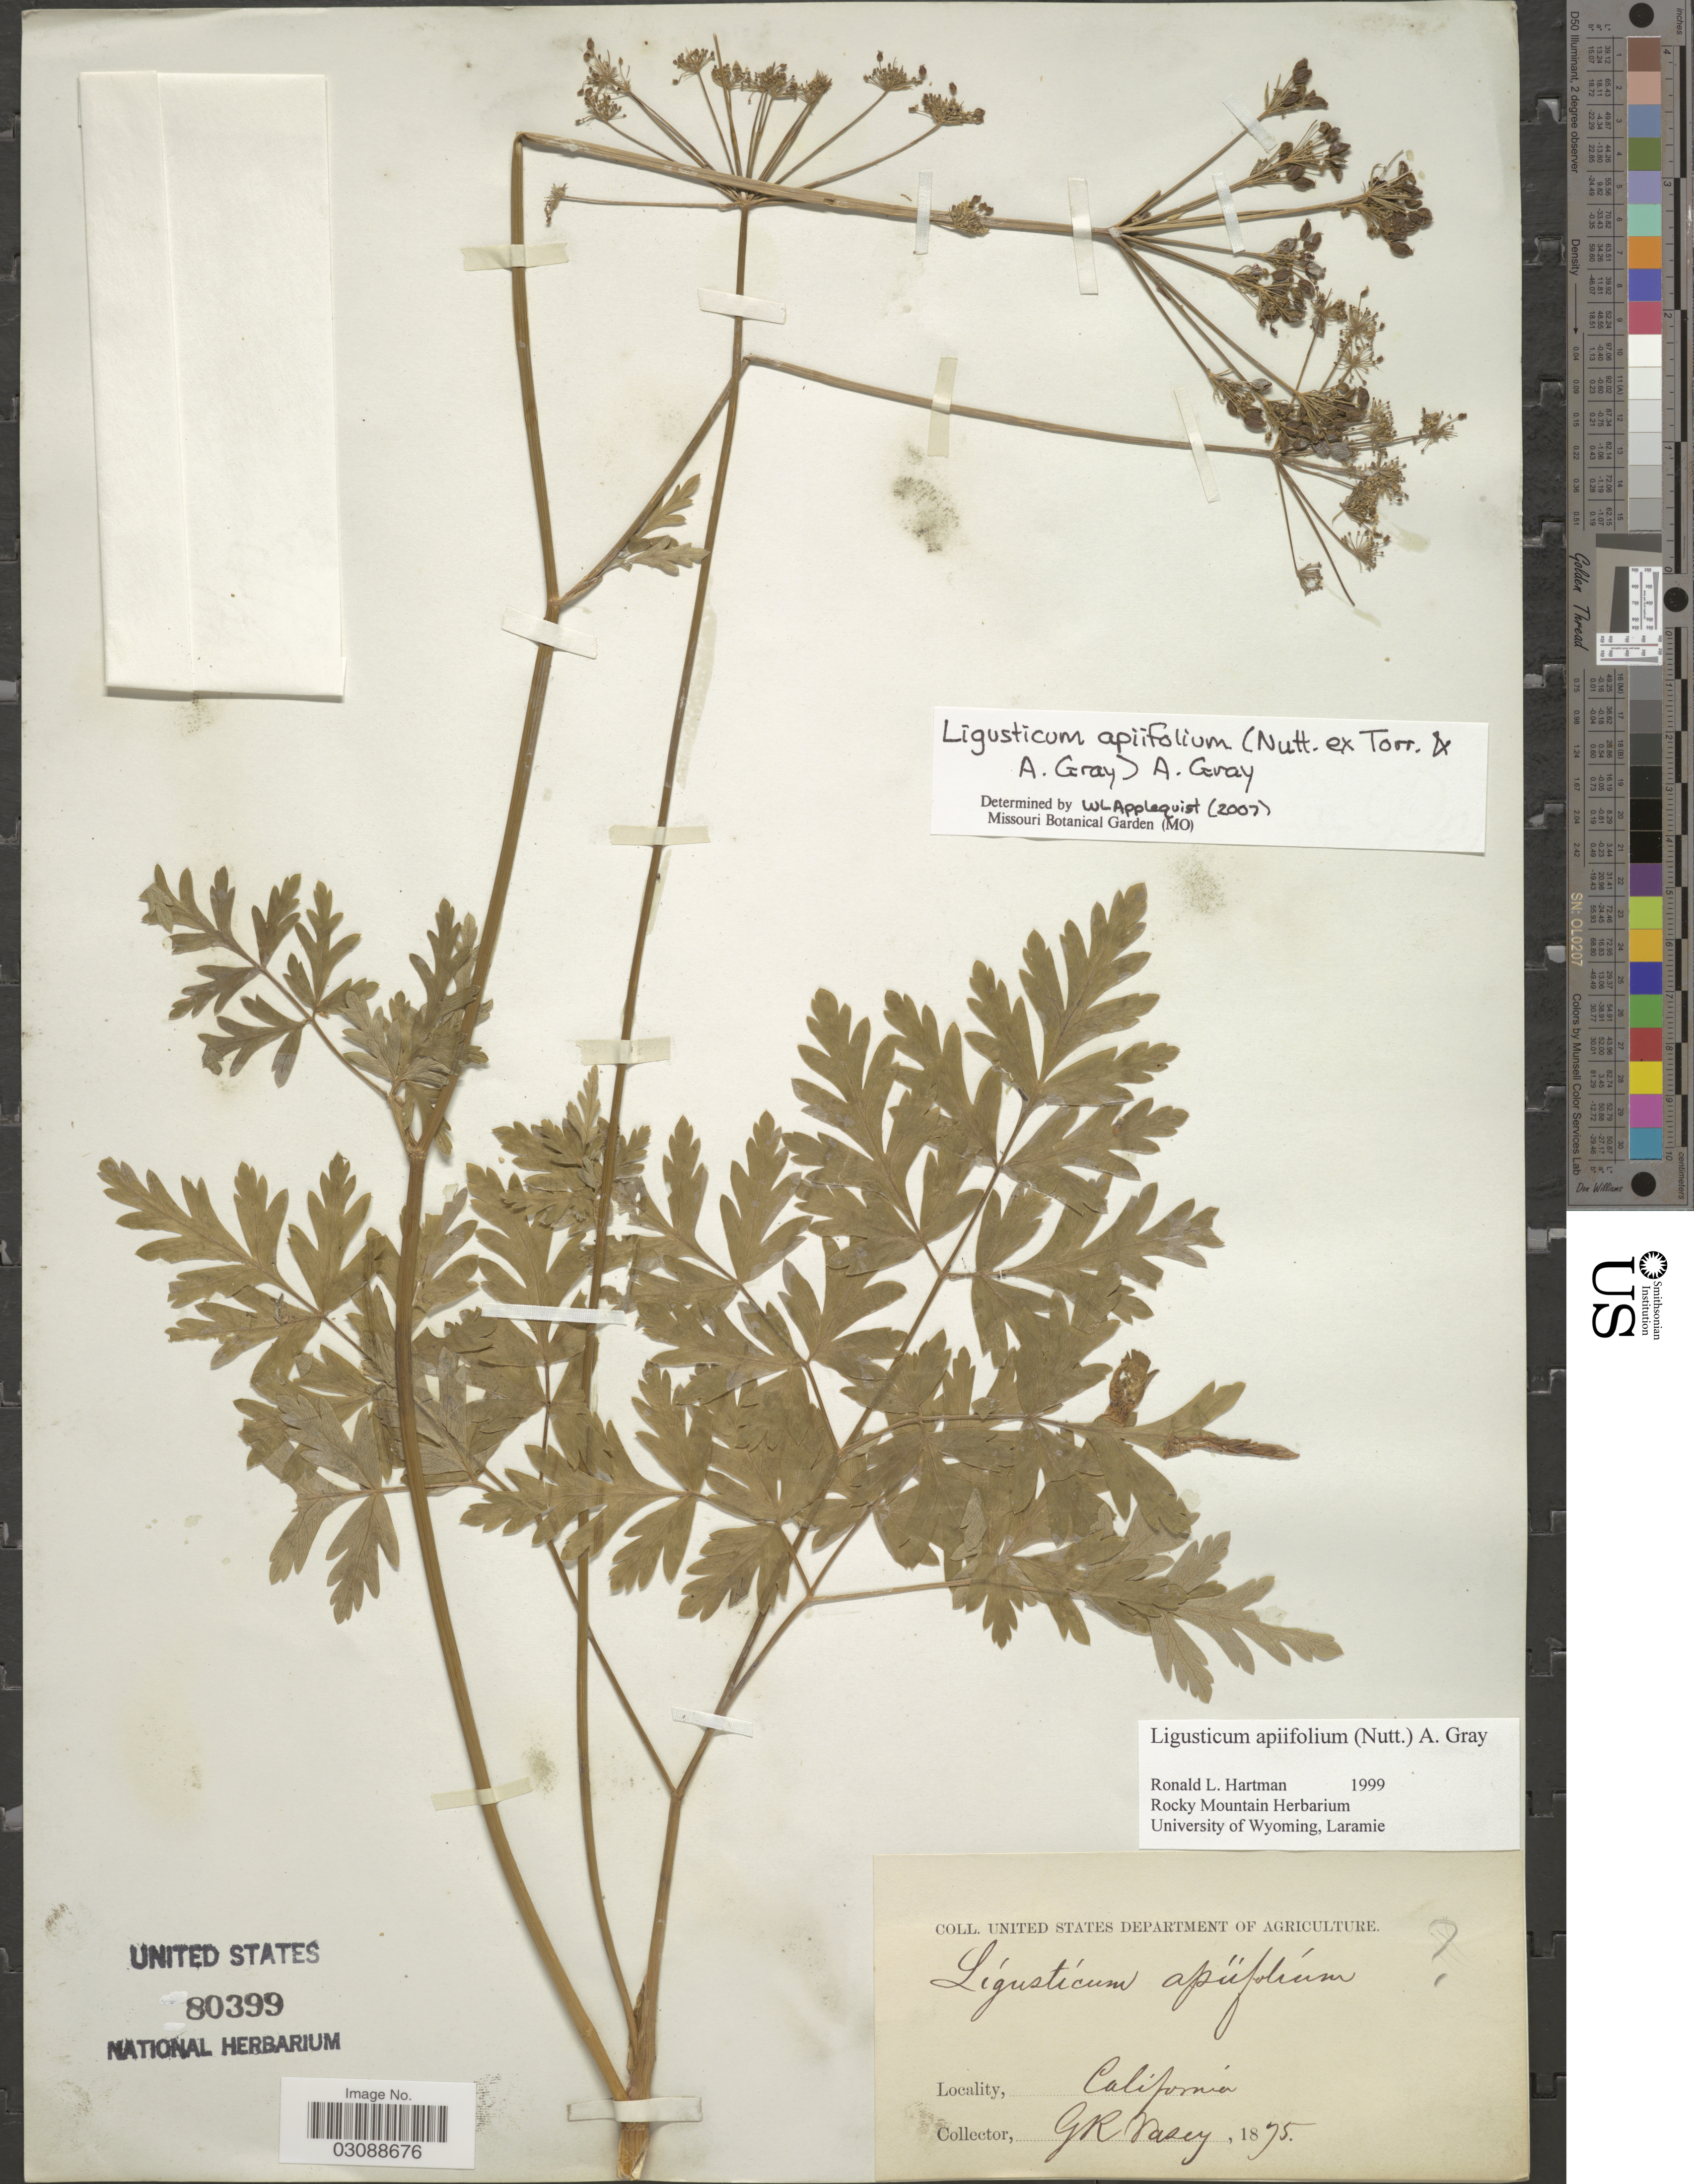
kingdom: Plantae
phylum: Tracheophyta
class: Magnoliopsida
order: Apiales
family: Apiaceae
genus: Ligusticum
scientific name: Ligusticum apiifolium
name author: (Nutt. ex Torr. & A. Gray) A. Gray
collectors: G. R. Vasey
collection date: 1875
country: United States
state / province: California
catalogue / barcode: US 80399